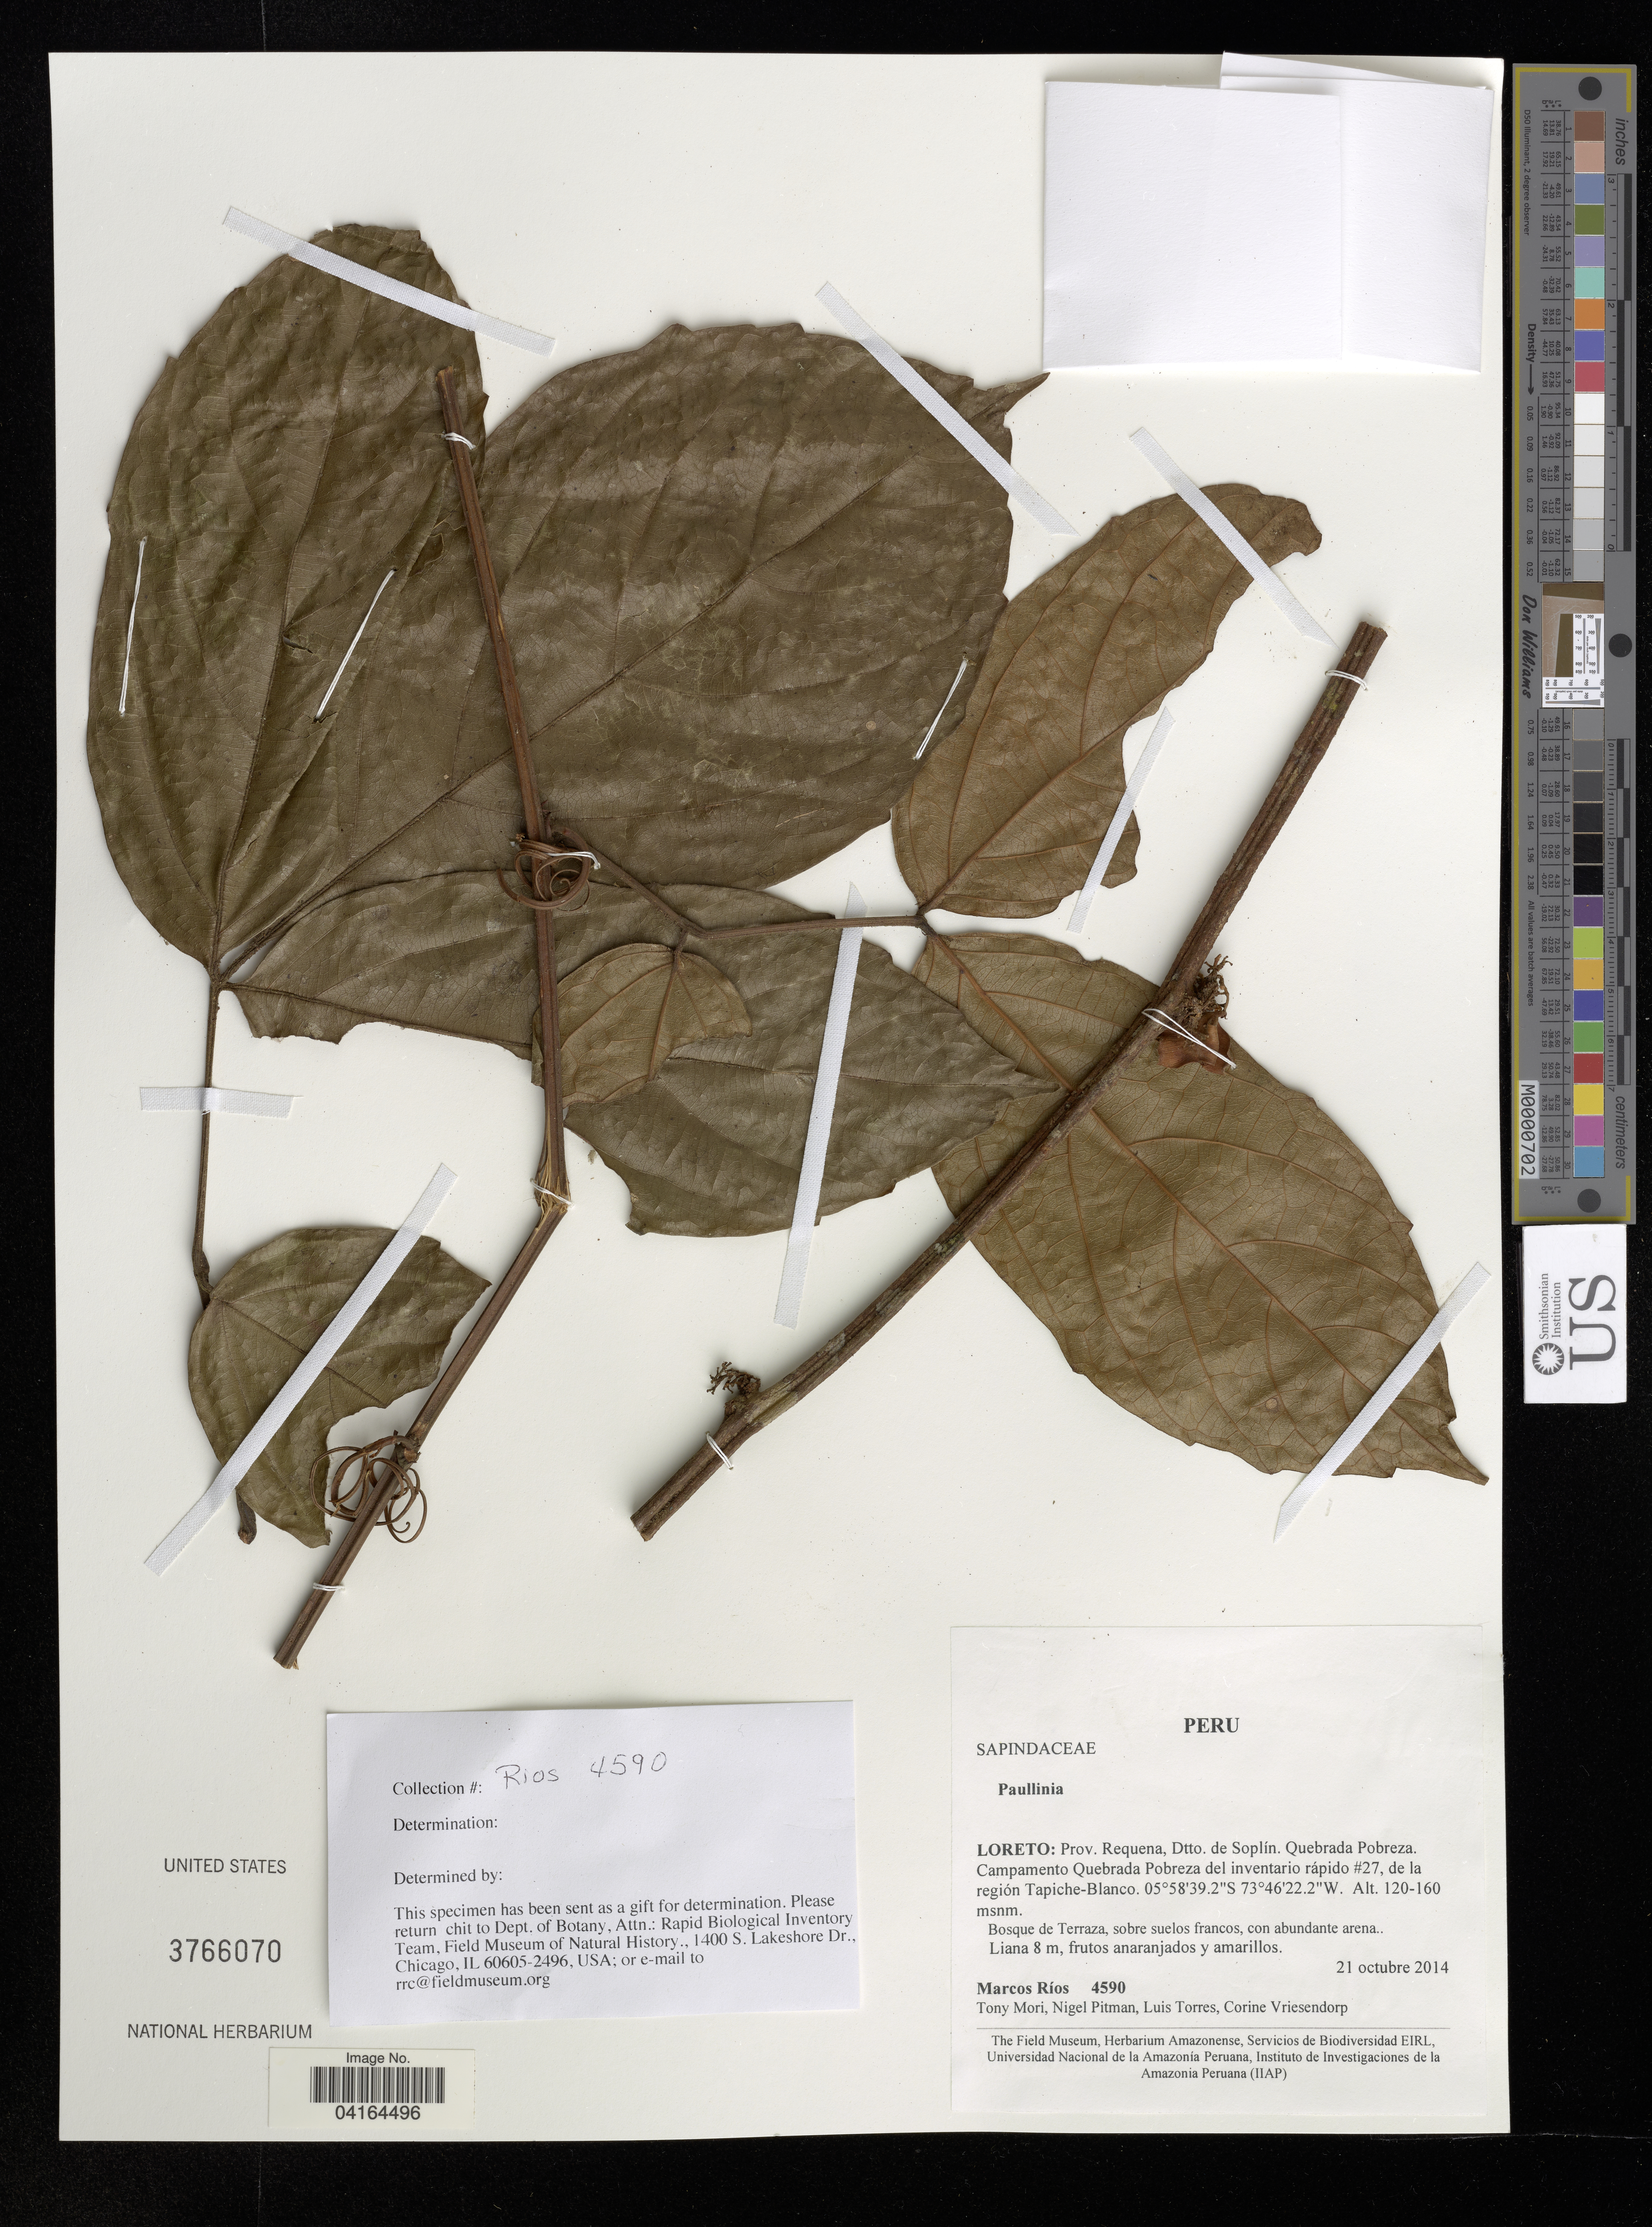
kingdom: Plantae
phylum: Tracheophyta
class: Magnoliopsida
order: Sapindales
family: Sapindaceae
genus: Paullinia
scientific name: Paullinia sp.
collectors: M. Rios, T. Mori, N. Pitman, L. Torres & C. Vriesendorp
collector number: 4590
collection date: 2014-10-21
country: Peru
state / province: Loreto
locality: Prov. Requena, Dtto. de Soplín. Quebrada Pobreza. Campamento Quebrada Pobreza del inventario rápido #27, de la región Tapiche-Blanco.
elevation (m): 120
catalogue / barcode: US 3766070